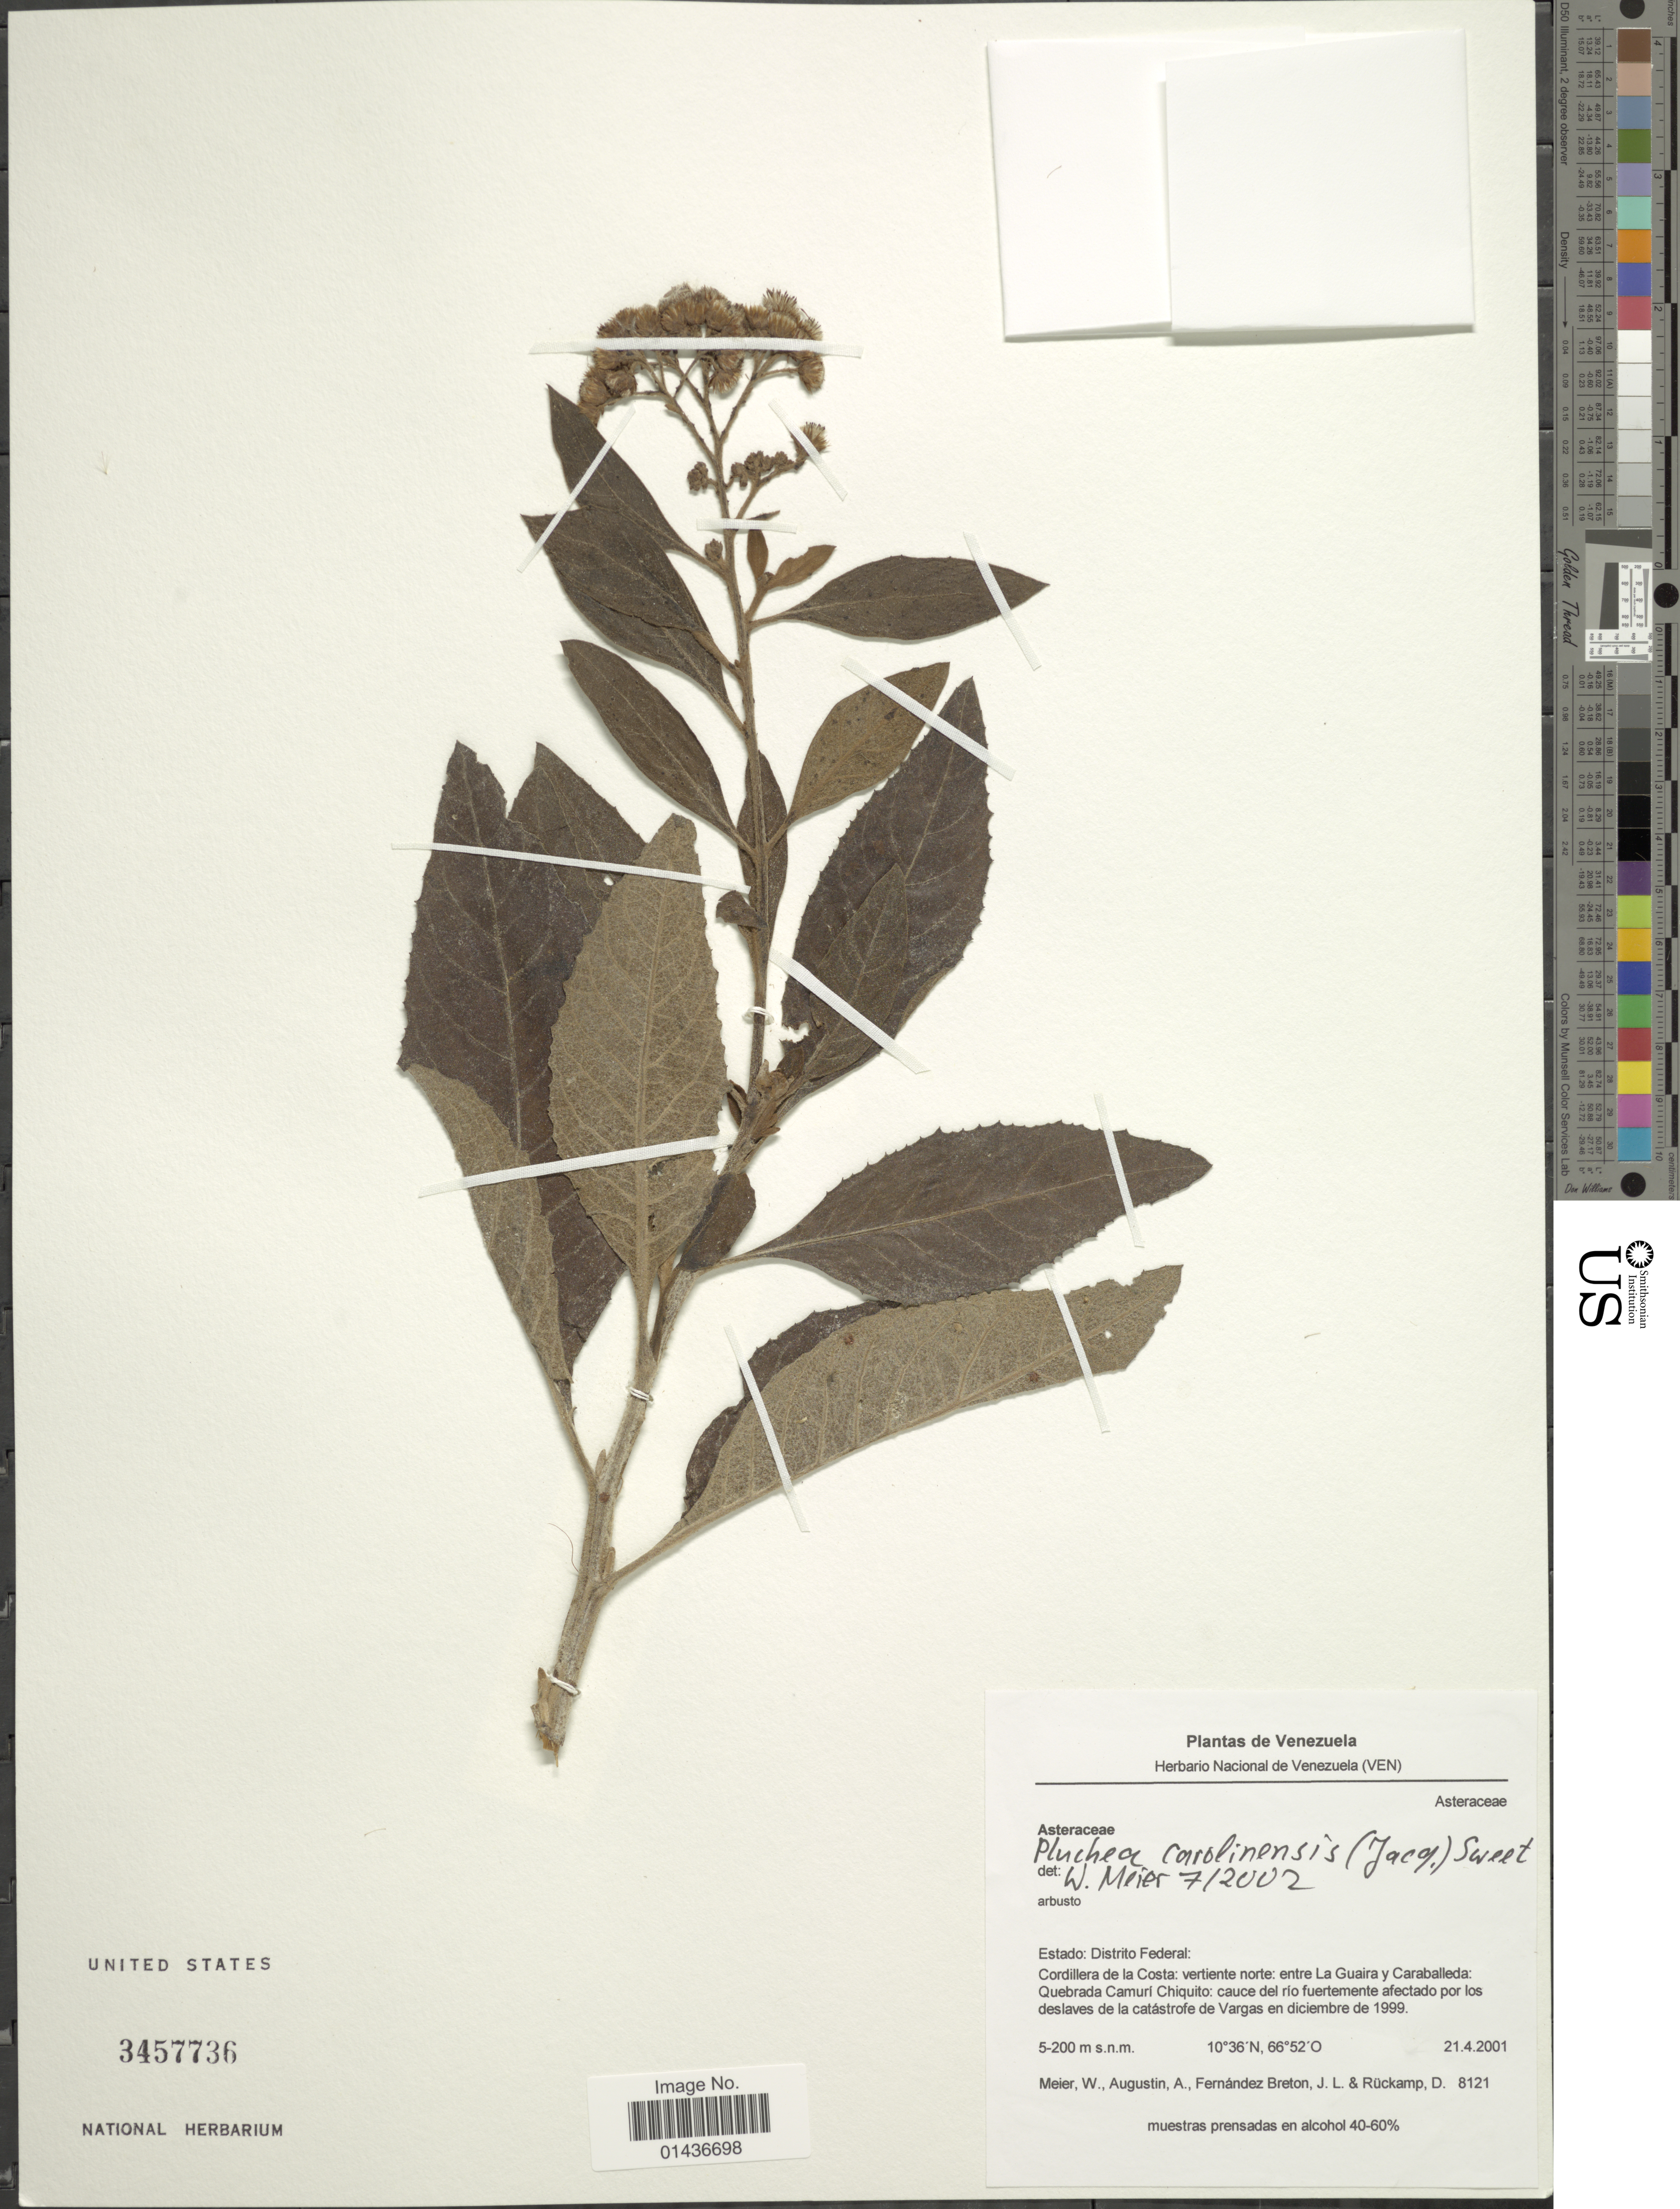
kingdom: Plantae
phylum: Tracheophyta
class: Magnoliopsida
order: Asterales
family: Asteraceae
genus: Pluchea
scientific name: Pluchea carolinensis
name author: (Jacq.) D. Don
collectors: W. Meier, A. Augustin, J. L. Hernandez-Breton & D. Ruckamp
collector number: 8121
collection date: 2001-04-21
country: Venezuela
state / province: Distrito Federal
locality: Estado: Distrito Federal, Cordillera de la Costa: vertiente norte: entre La Guaira y Caraballeda: Quebrada Camuri Chiquito: cauce del rio fuertemente afetado por los deslaves de la catastrofe de Vargas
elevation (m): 5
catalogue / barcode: US 3457736